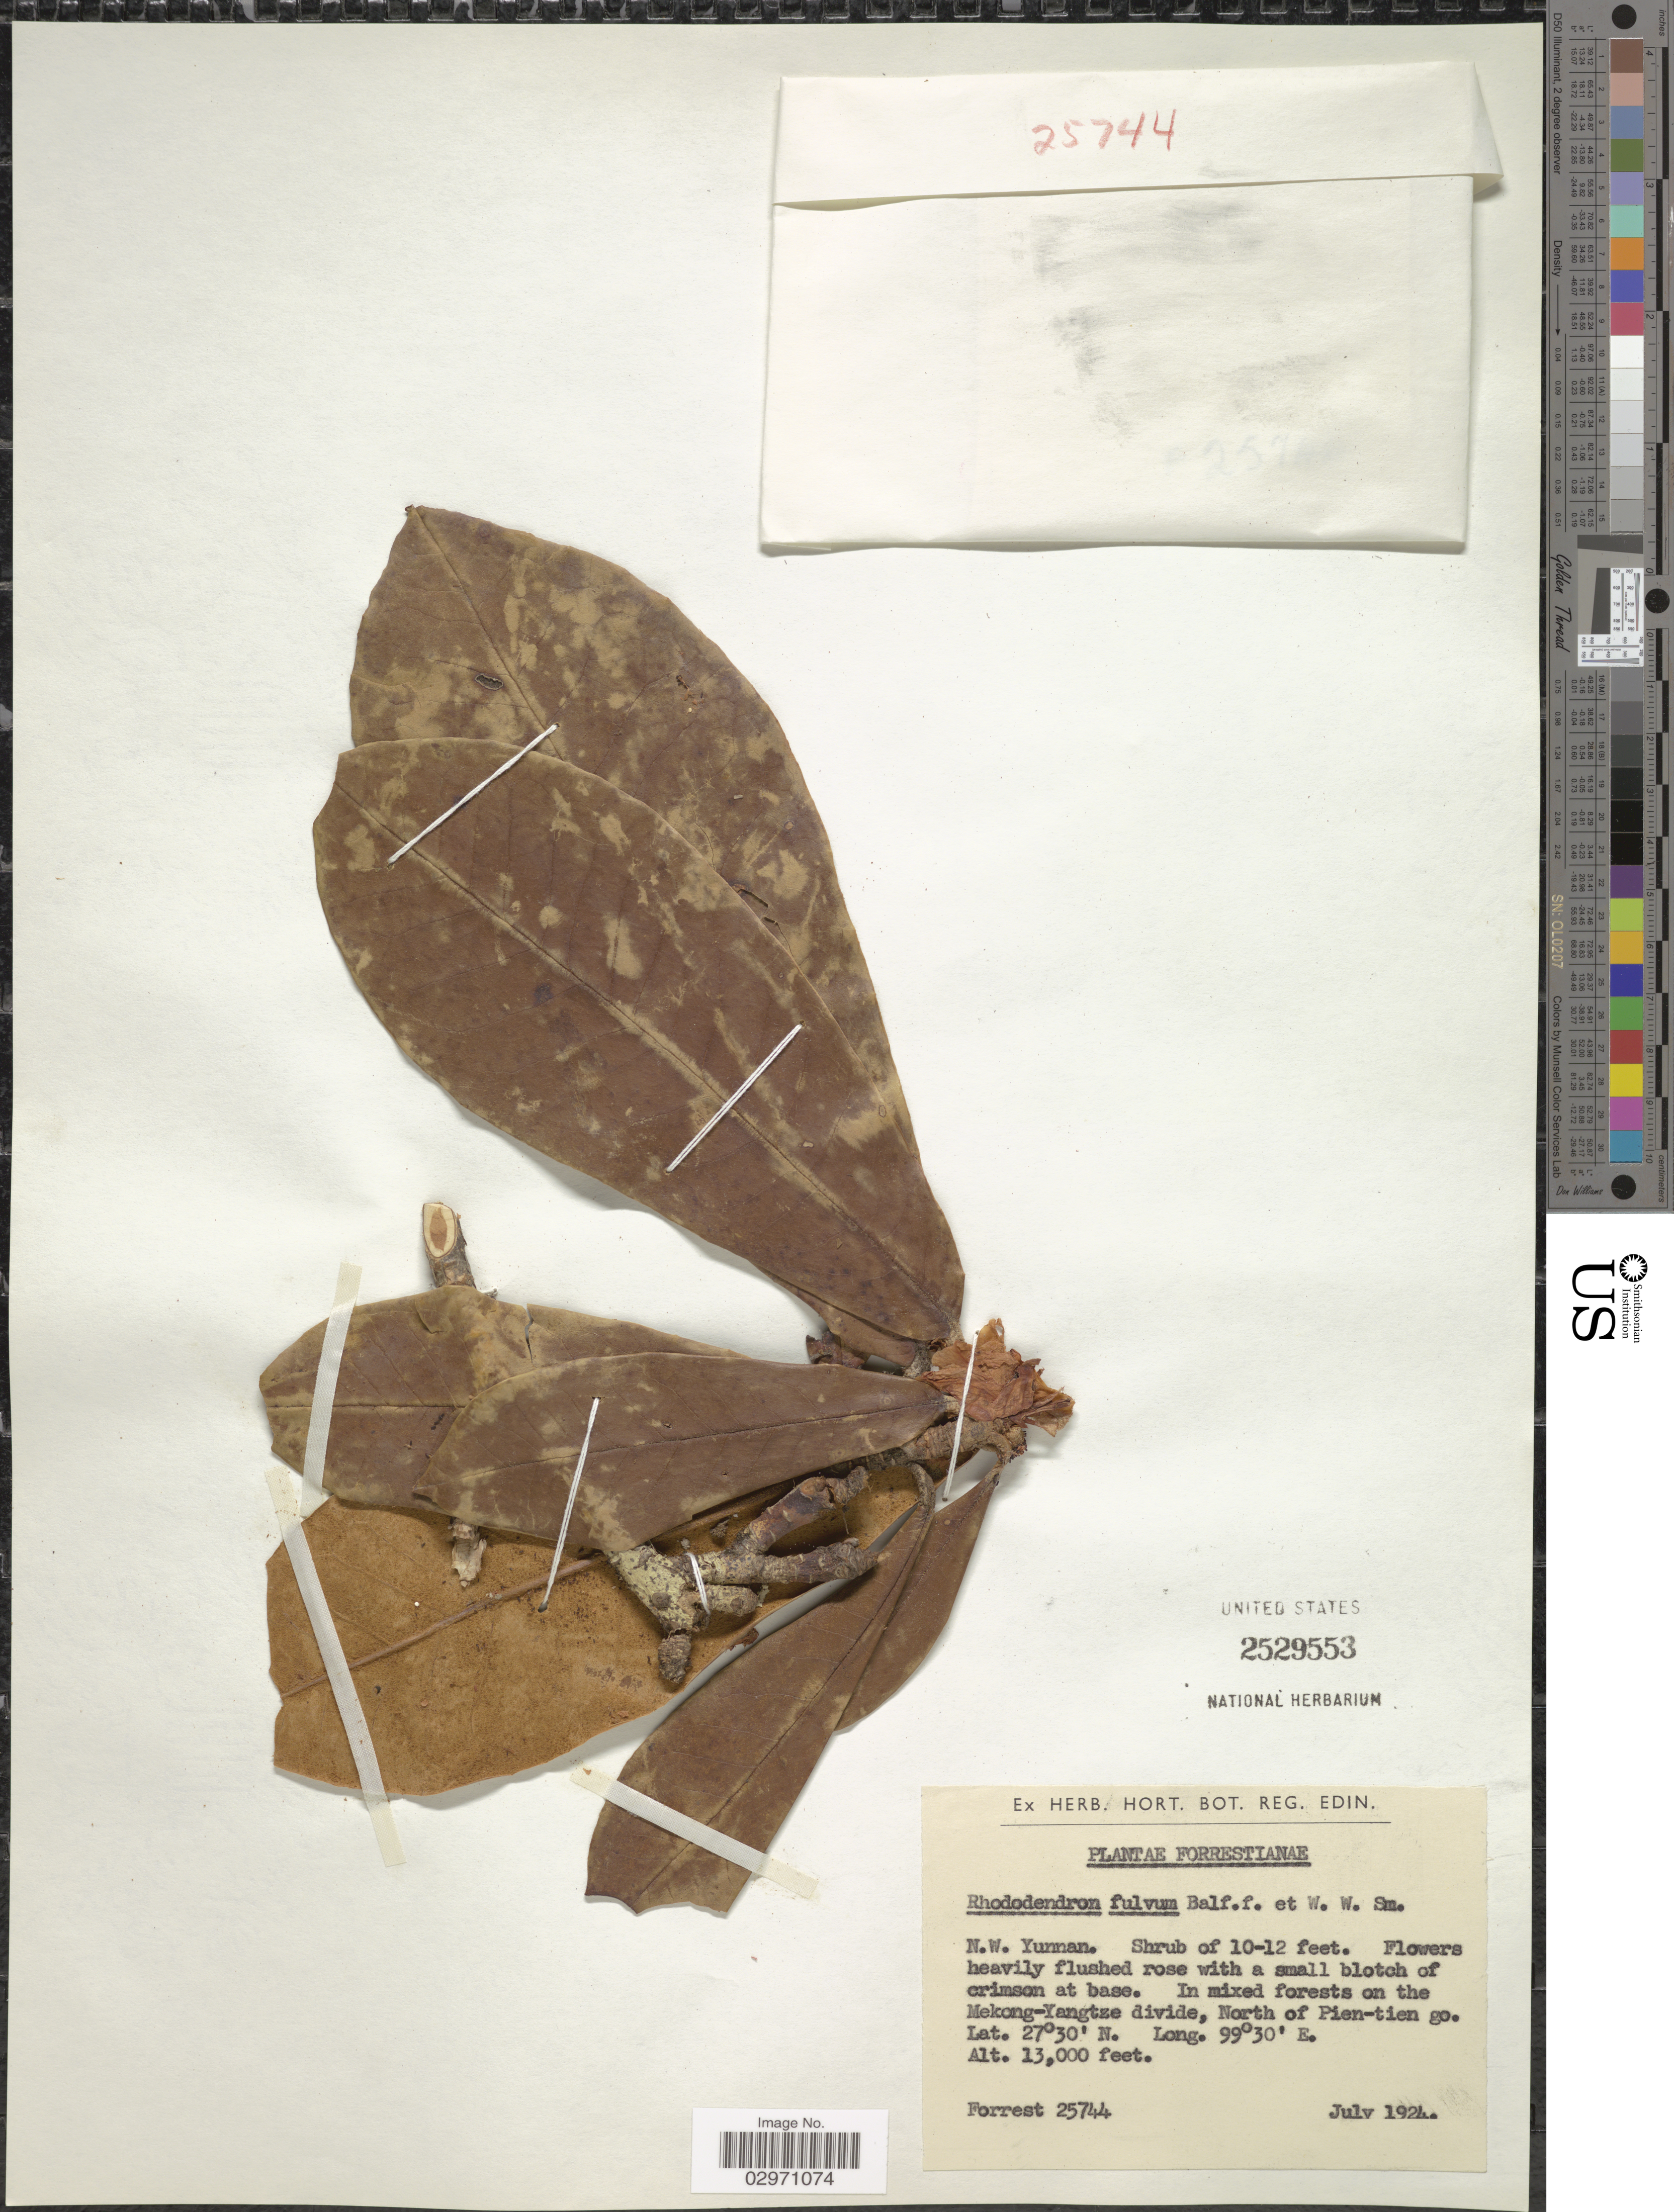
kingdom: Plantae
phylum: Tracheophyta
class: Magnoliopsida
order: Ericales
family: Ericaceae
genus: Rhododendron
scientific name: Rhododendron fulvum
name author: Balf. f. & W.W. Sm.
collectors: -. Forrest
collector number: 25744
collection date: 1924-07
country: China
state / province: Yunnan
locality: N.W. Yunnan. On the Mekong-Yangtze divide, North of Pien-tien go.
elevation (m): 3962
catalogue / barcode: US 2529553